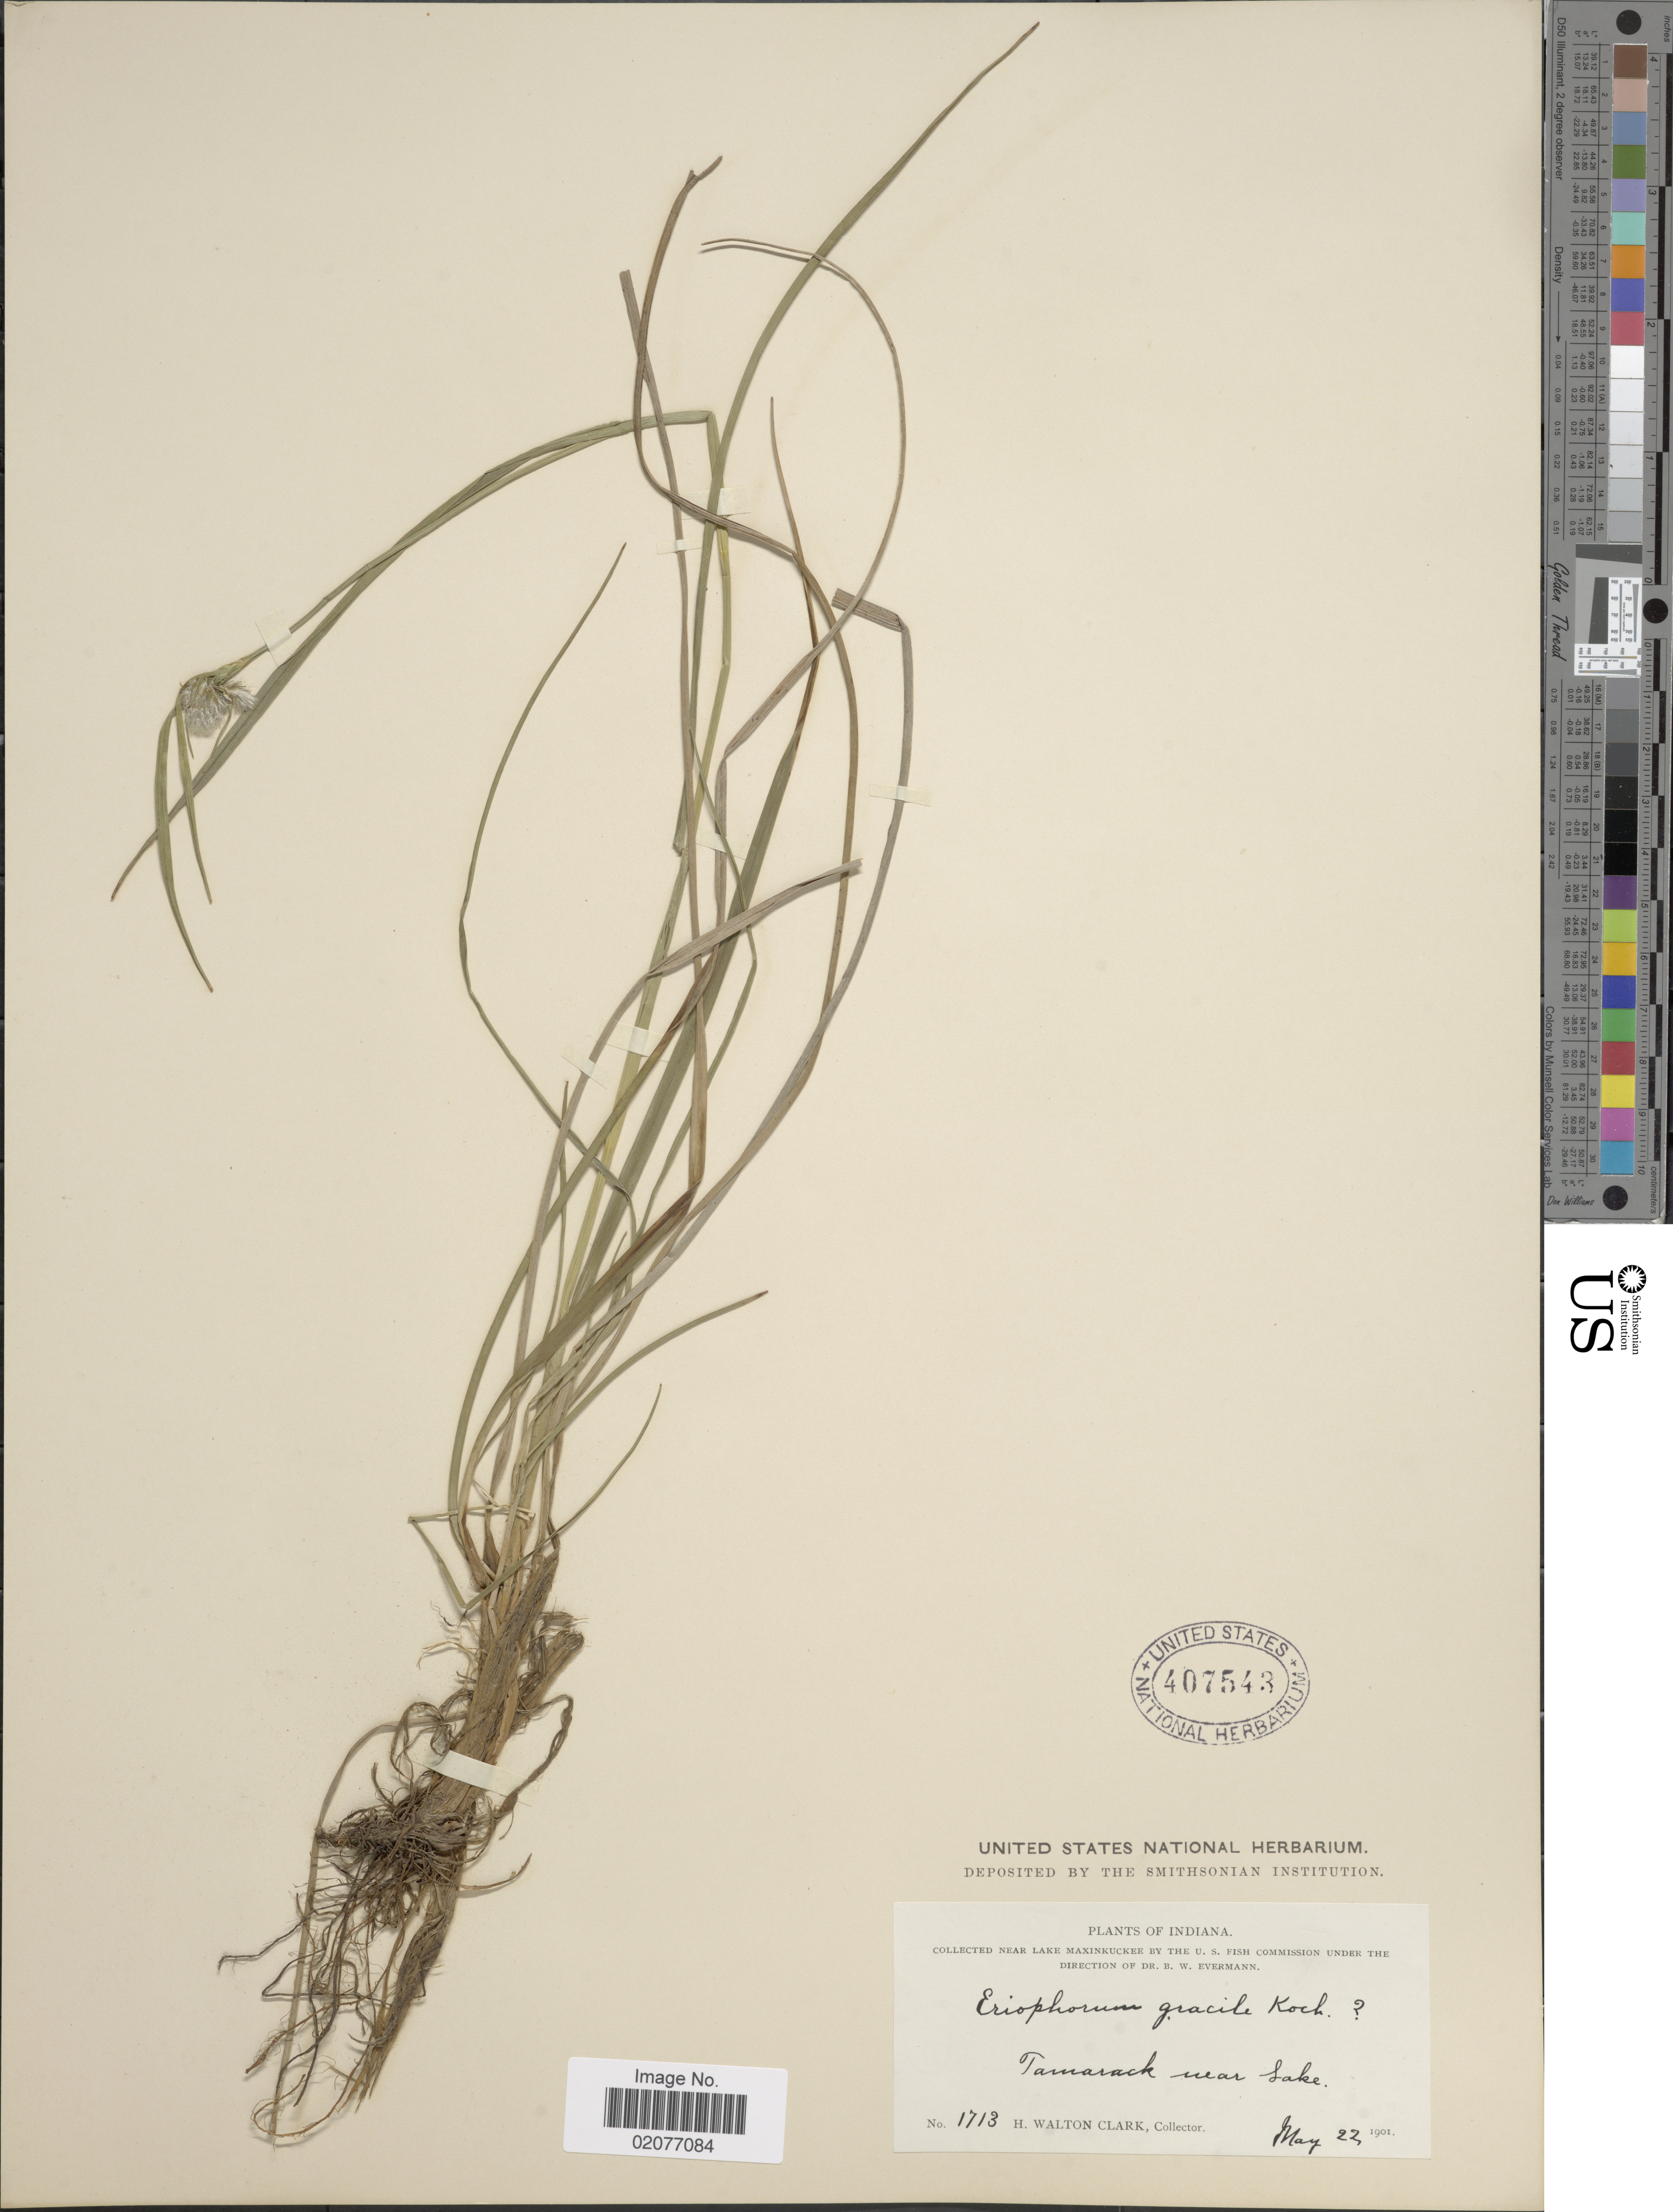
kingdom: Plantae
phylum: Tracheophyta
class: Liliopsida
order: Poales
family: Cyperaceae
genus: Eriophorum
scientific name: Eriophorum gracile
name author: W.D.J. Koch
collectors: H. W. Clark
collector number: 1713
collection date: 1901-05-22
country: United States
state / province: Indiana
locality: Tamarack near Lake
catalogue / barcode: US 407543